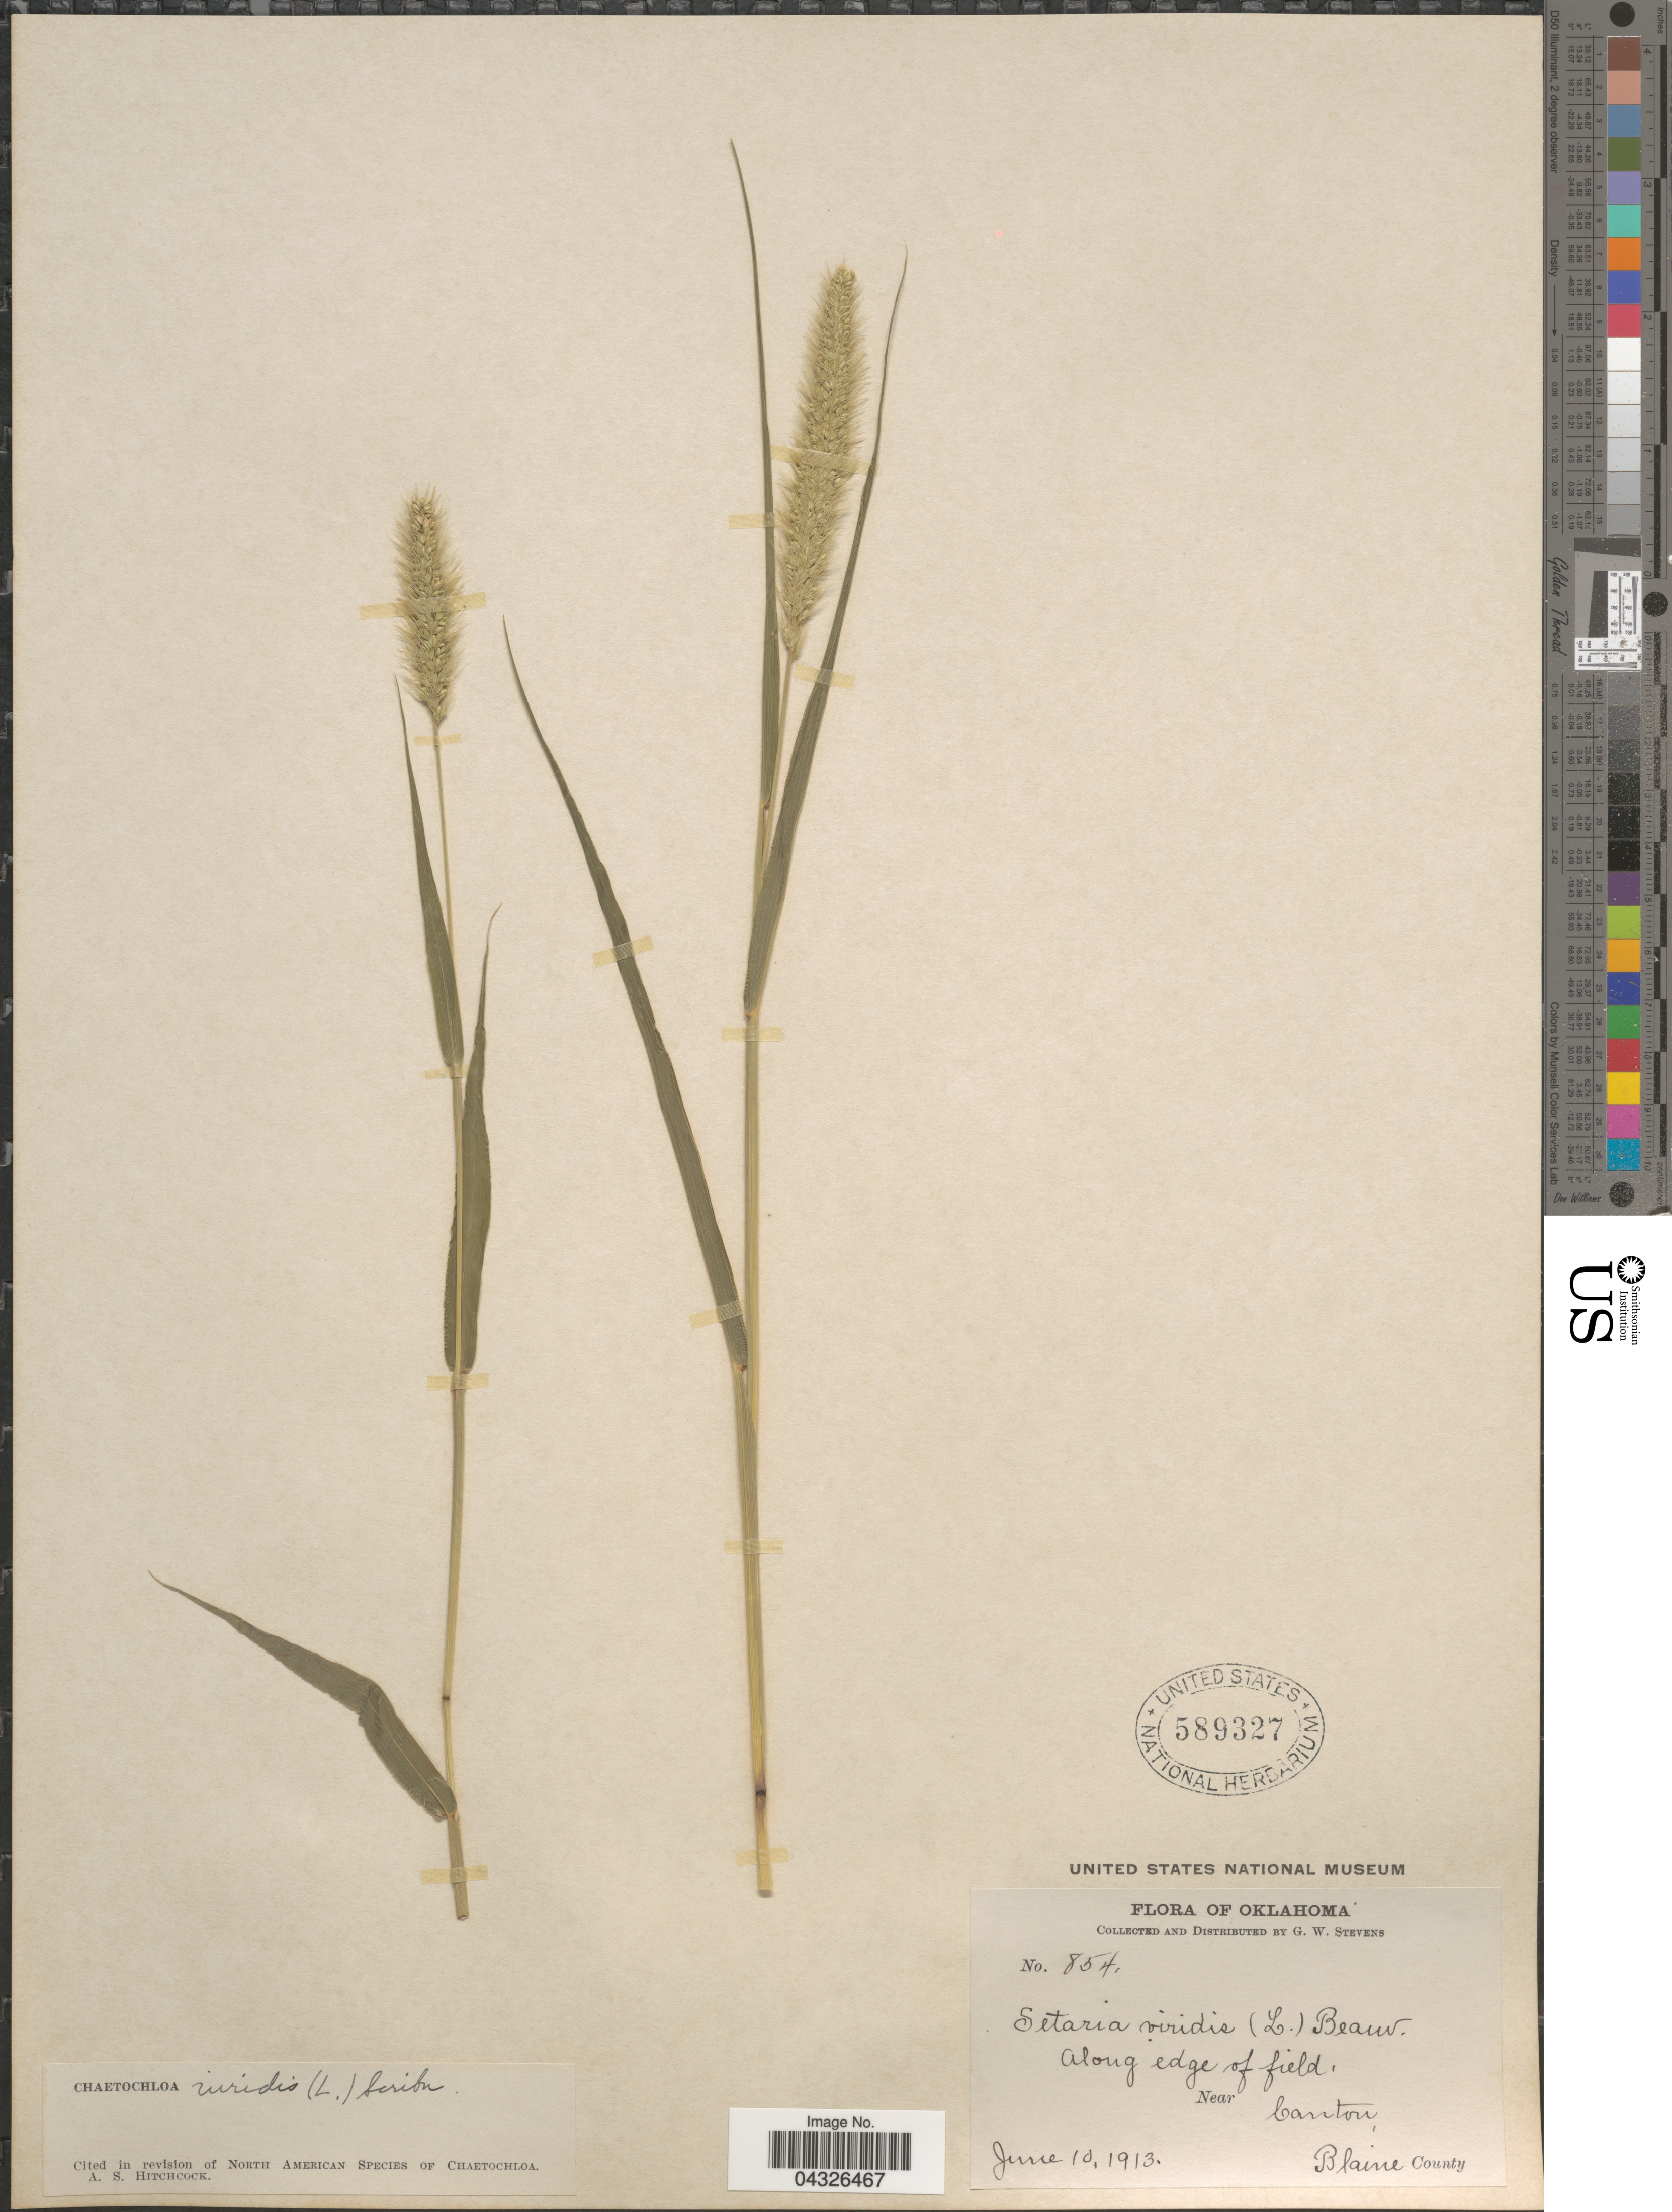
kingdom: Plantae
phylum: Tracheophyta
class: Liliopsida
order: Poales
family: Poaceae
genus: Setaria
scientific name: Setaria viridis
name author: (L.) P. Beauv.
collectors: G. W. Stevens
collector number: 854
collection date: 1913-06-10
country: United States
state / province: Oklahoma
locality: Along edge of field, Near Canton, Blaine County.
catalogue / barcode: US 589327